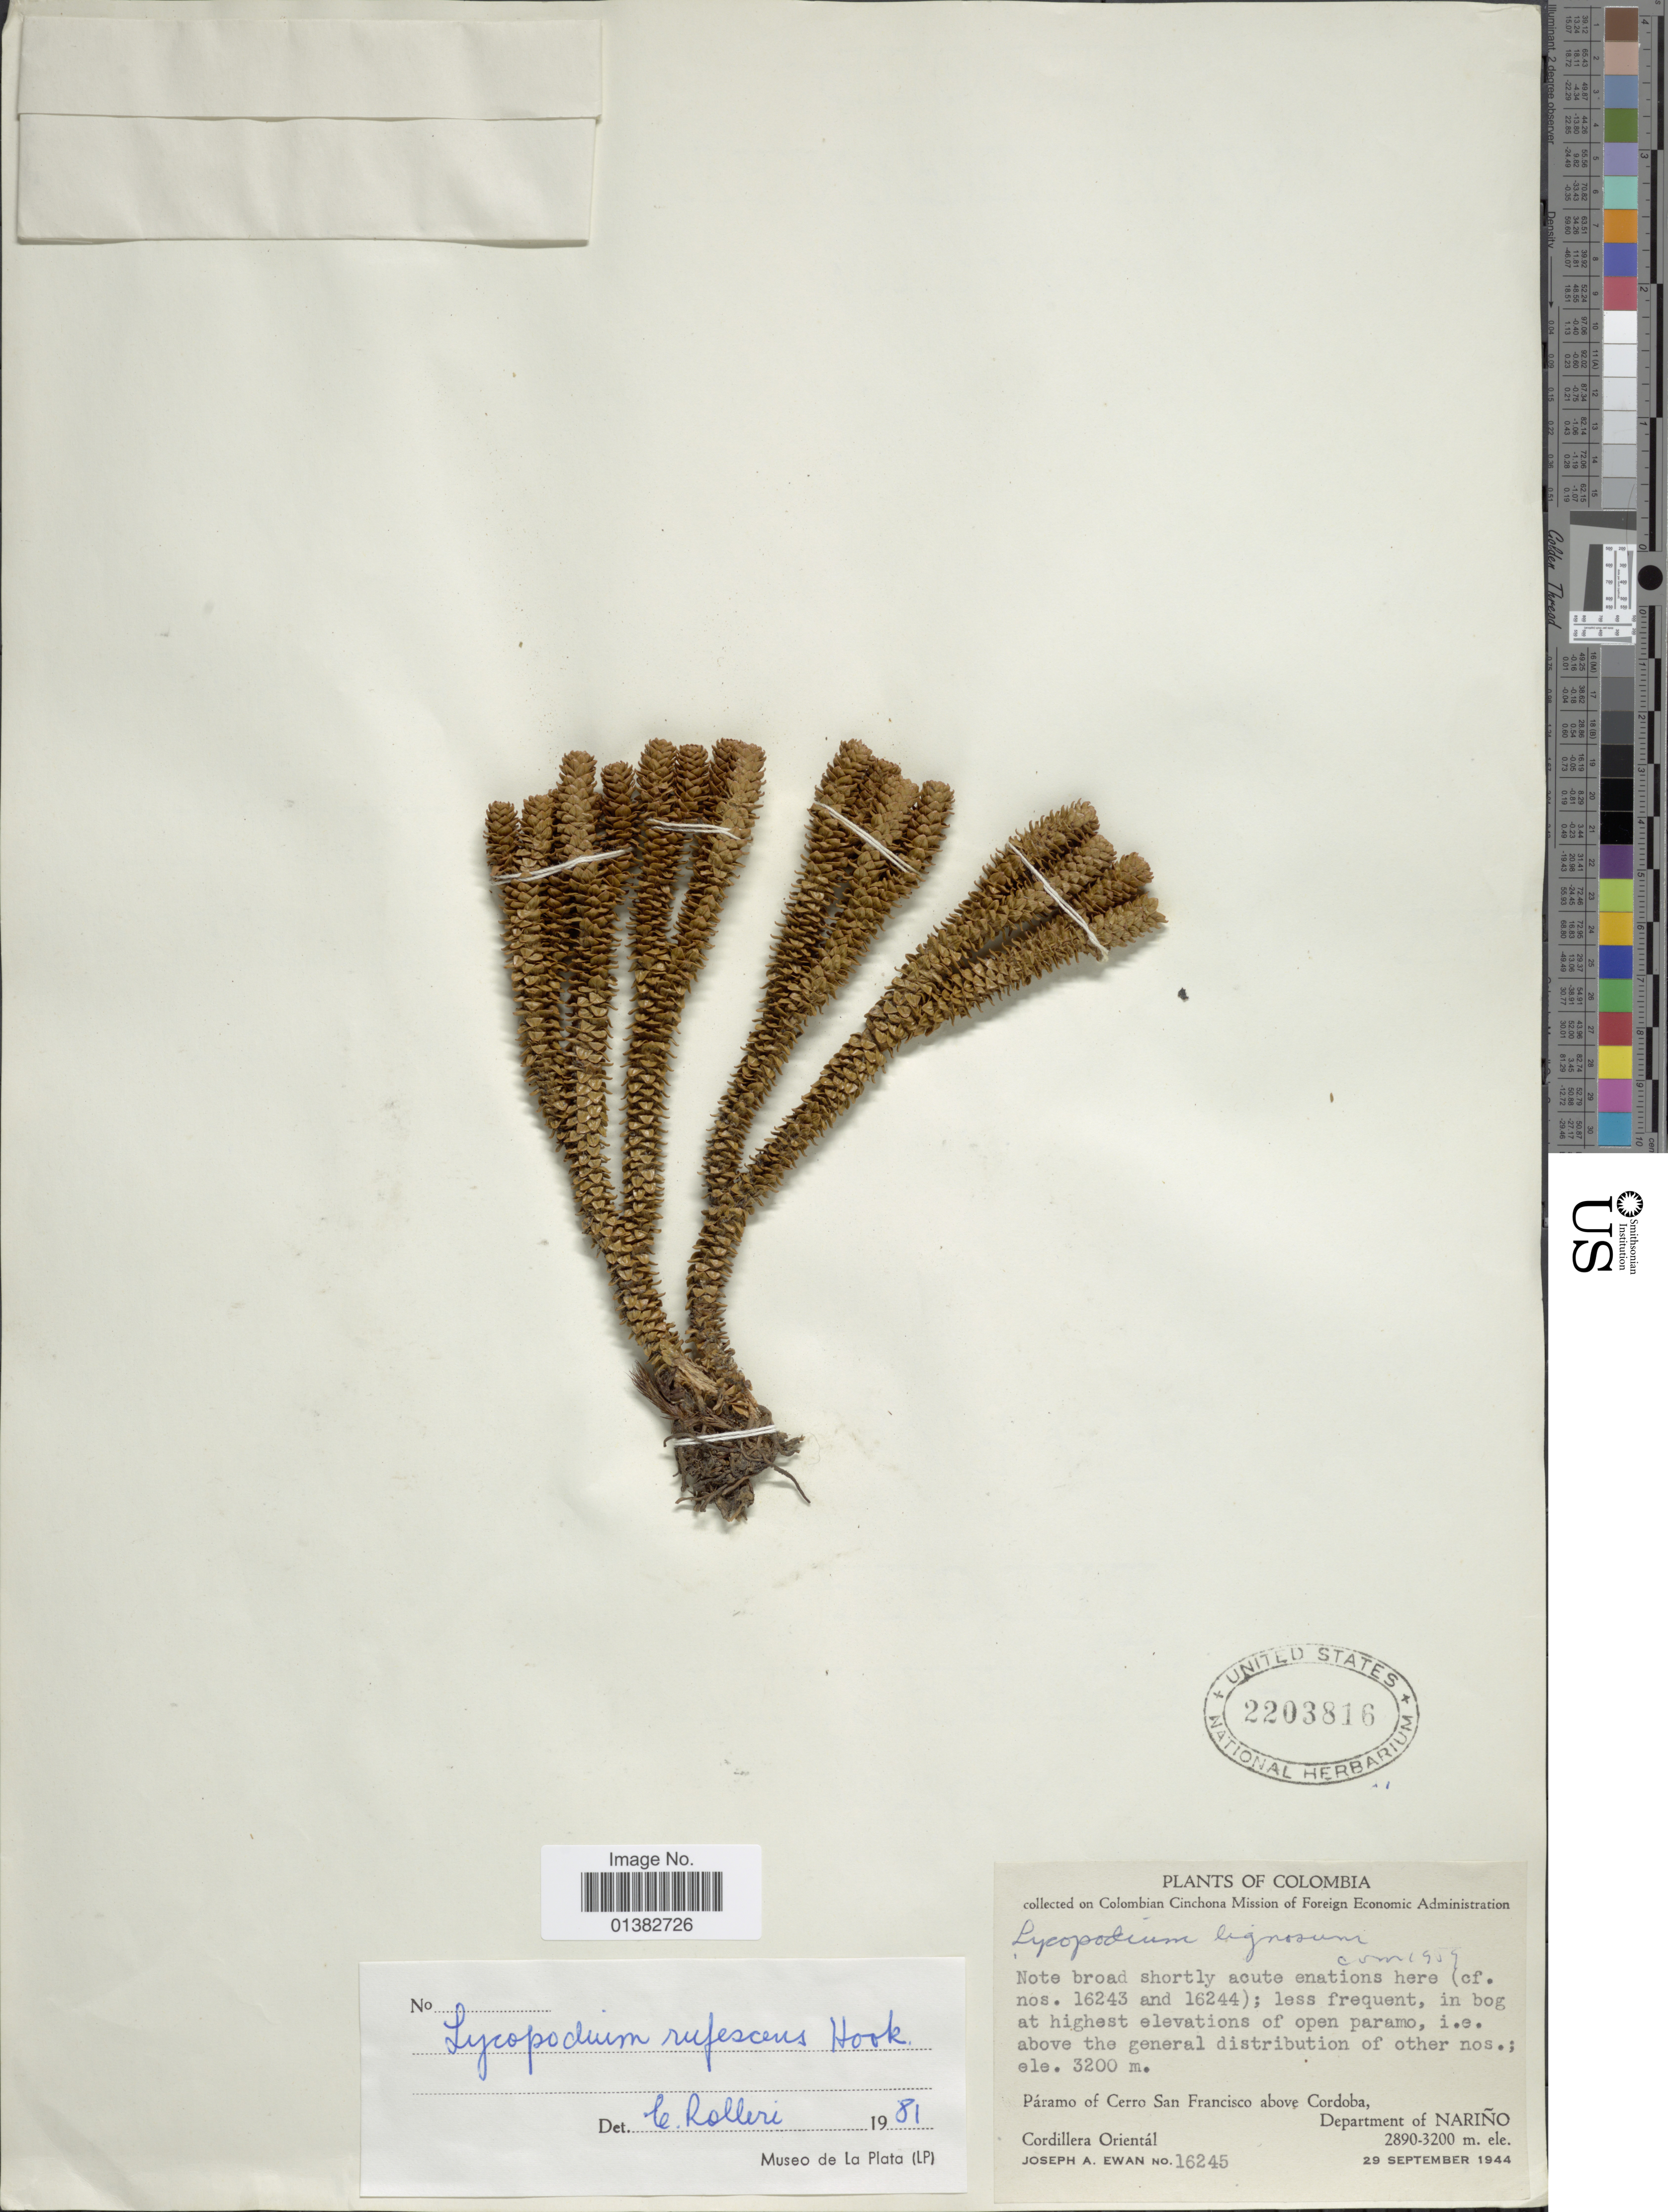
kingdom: Plantae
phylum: Tracheophyta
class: Lycopodiopsida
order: Lycopodiales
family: Lycopodiaceae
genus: Phlegmariurus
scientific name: Phlegmariurus rufescens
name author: (Hook.) B. Øllg.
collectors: J. A. Ewan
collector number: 16245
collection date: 1944-09-29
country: Colombia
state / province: Nariño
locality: Páramo of Cerro San Francisco above Cordoba, Cordillera Oriental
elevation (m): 2890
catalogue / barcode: US 2203816